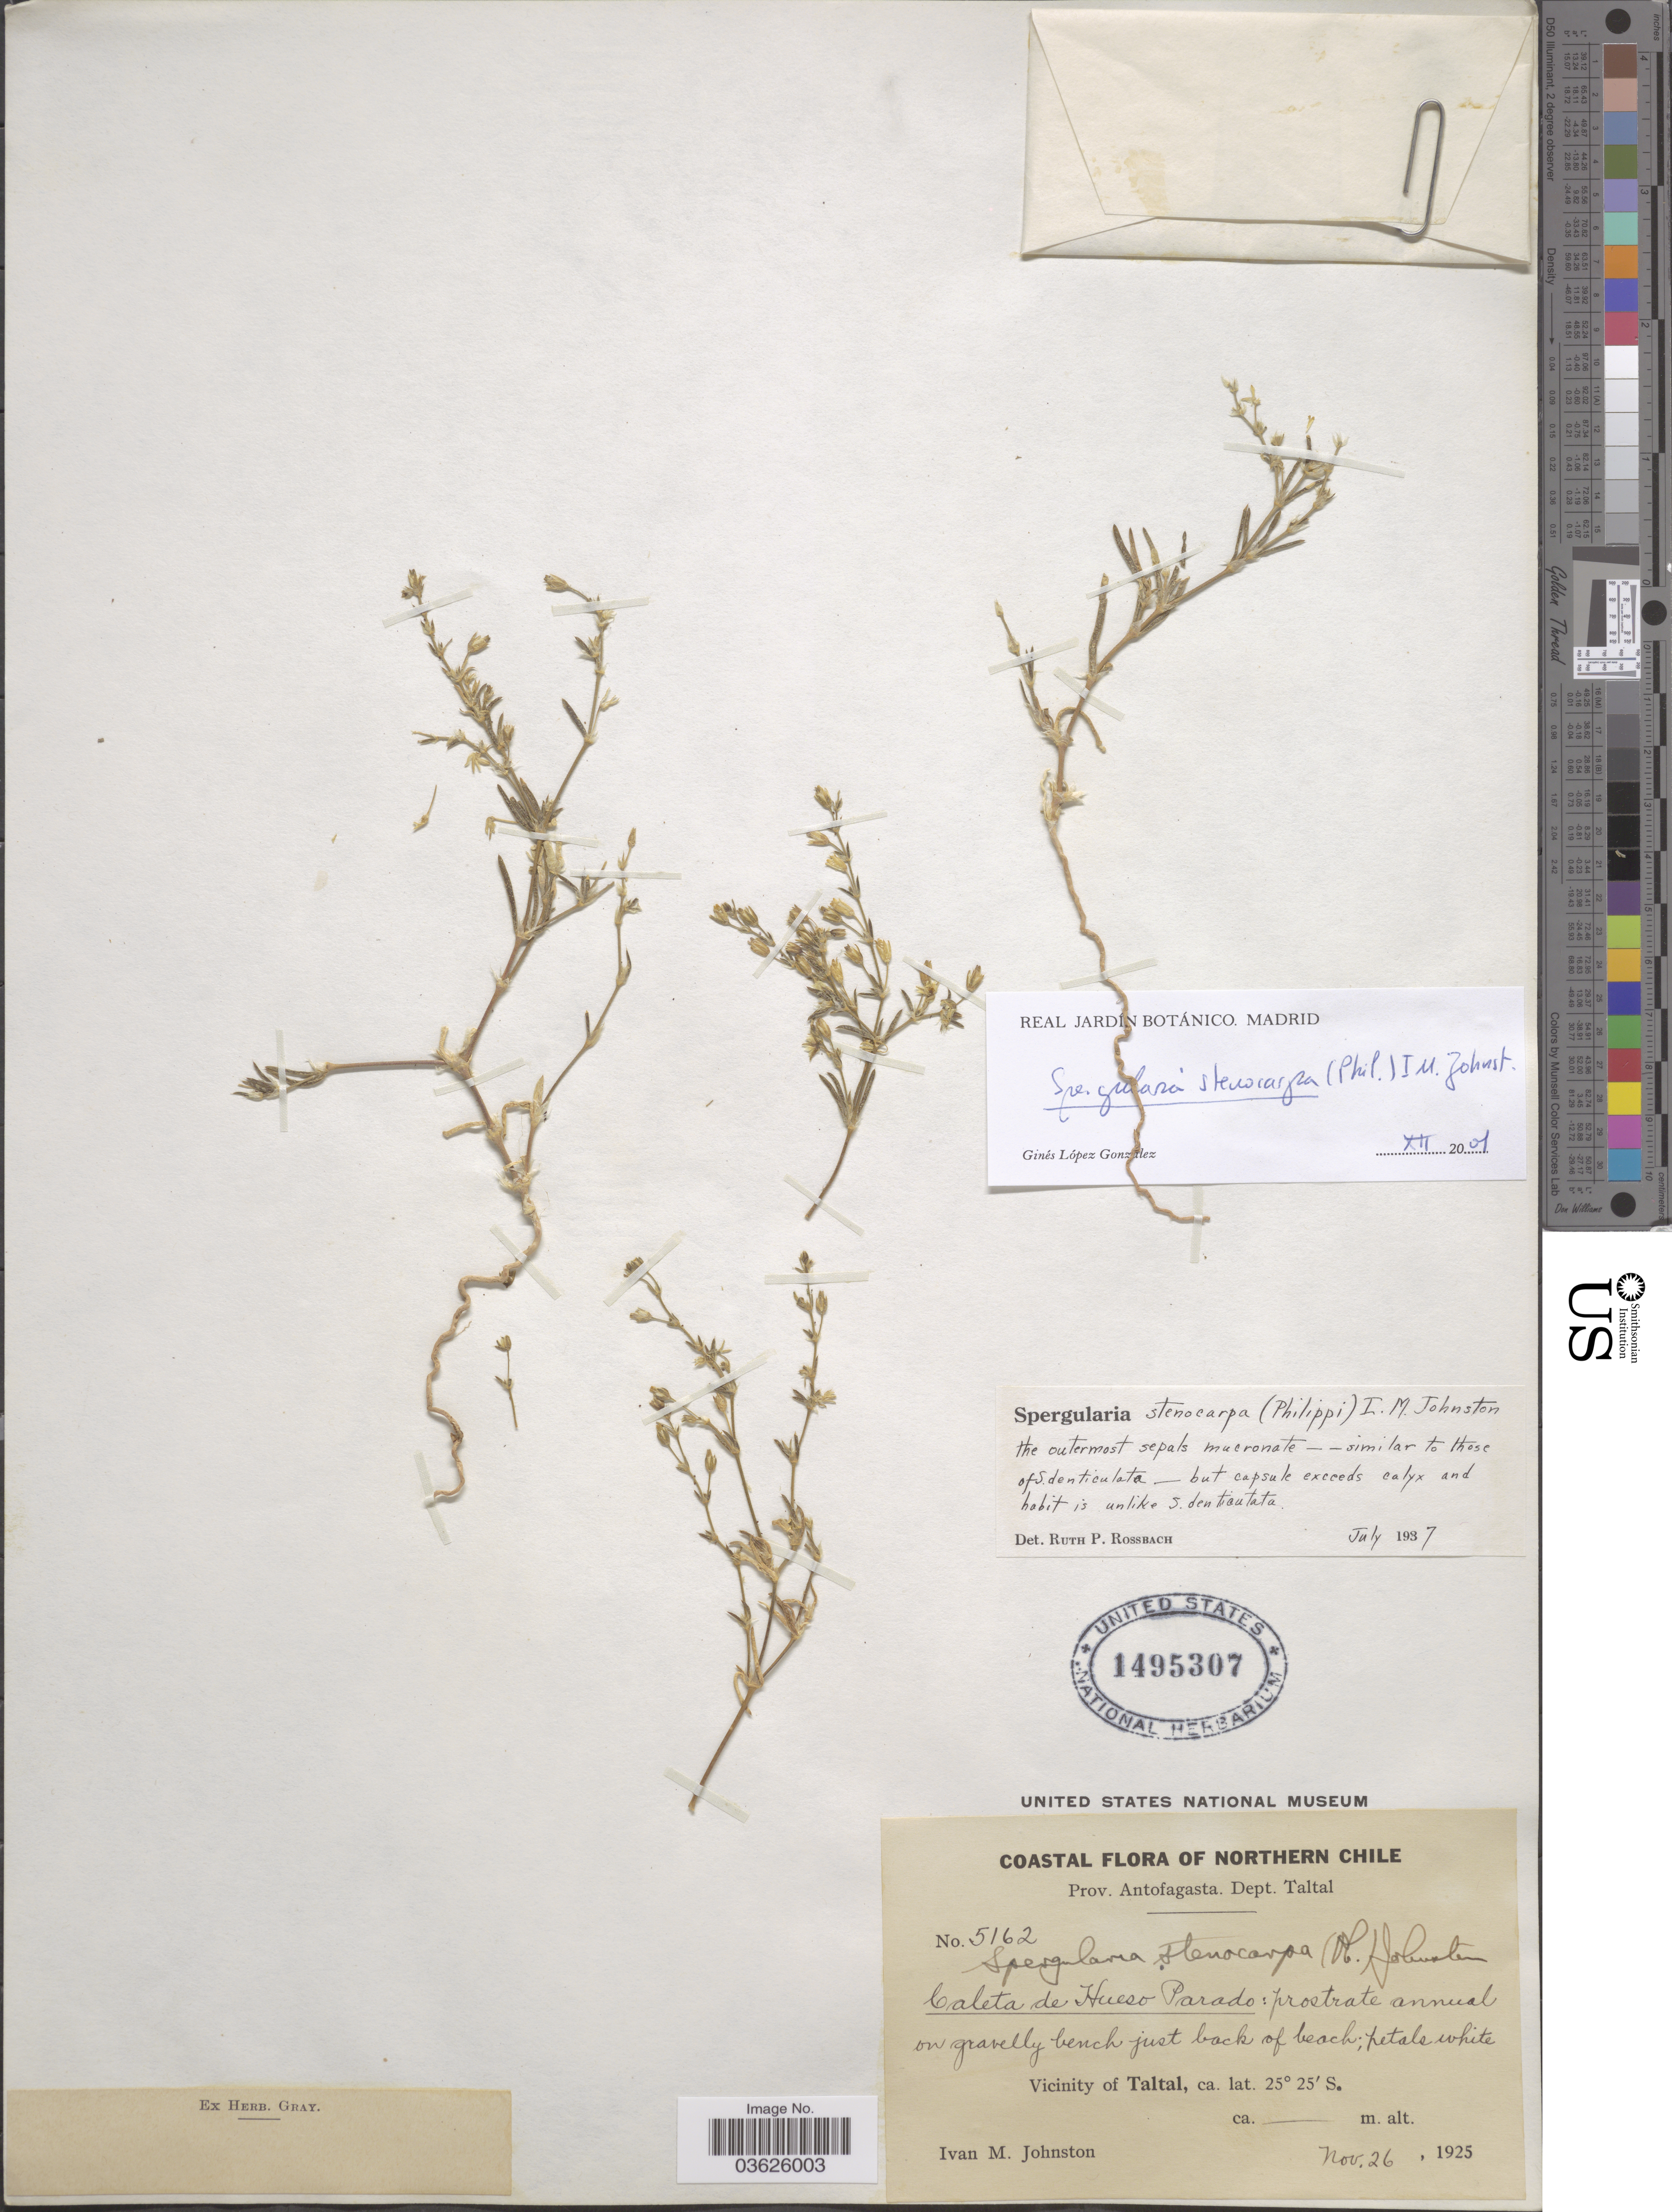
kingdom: Plantae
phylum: Tracheophyta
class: Magnoliopsida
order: Caryophyllales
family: Caryophyllaceae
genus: Spergularia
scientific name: Spergularia stenocarpa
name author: (Phil.) I.M. Johnst.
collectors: I.M. Johnston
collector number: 5162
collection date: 1925-11-26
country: Chile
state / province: Antofagasta (II)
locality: Northern Chile. Prov. Antofagasta. Dept. Taltal. Caleta de Hueso Parado. Vicinity of Taltal.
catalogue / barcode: US 1495307